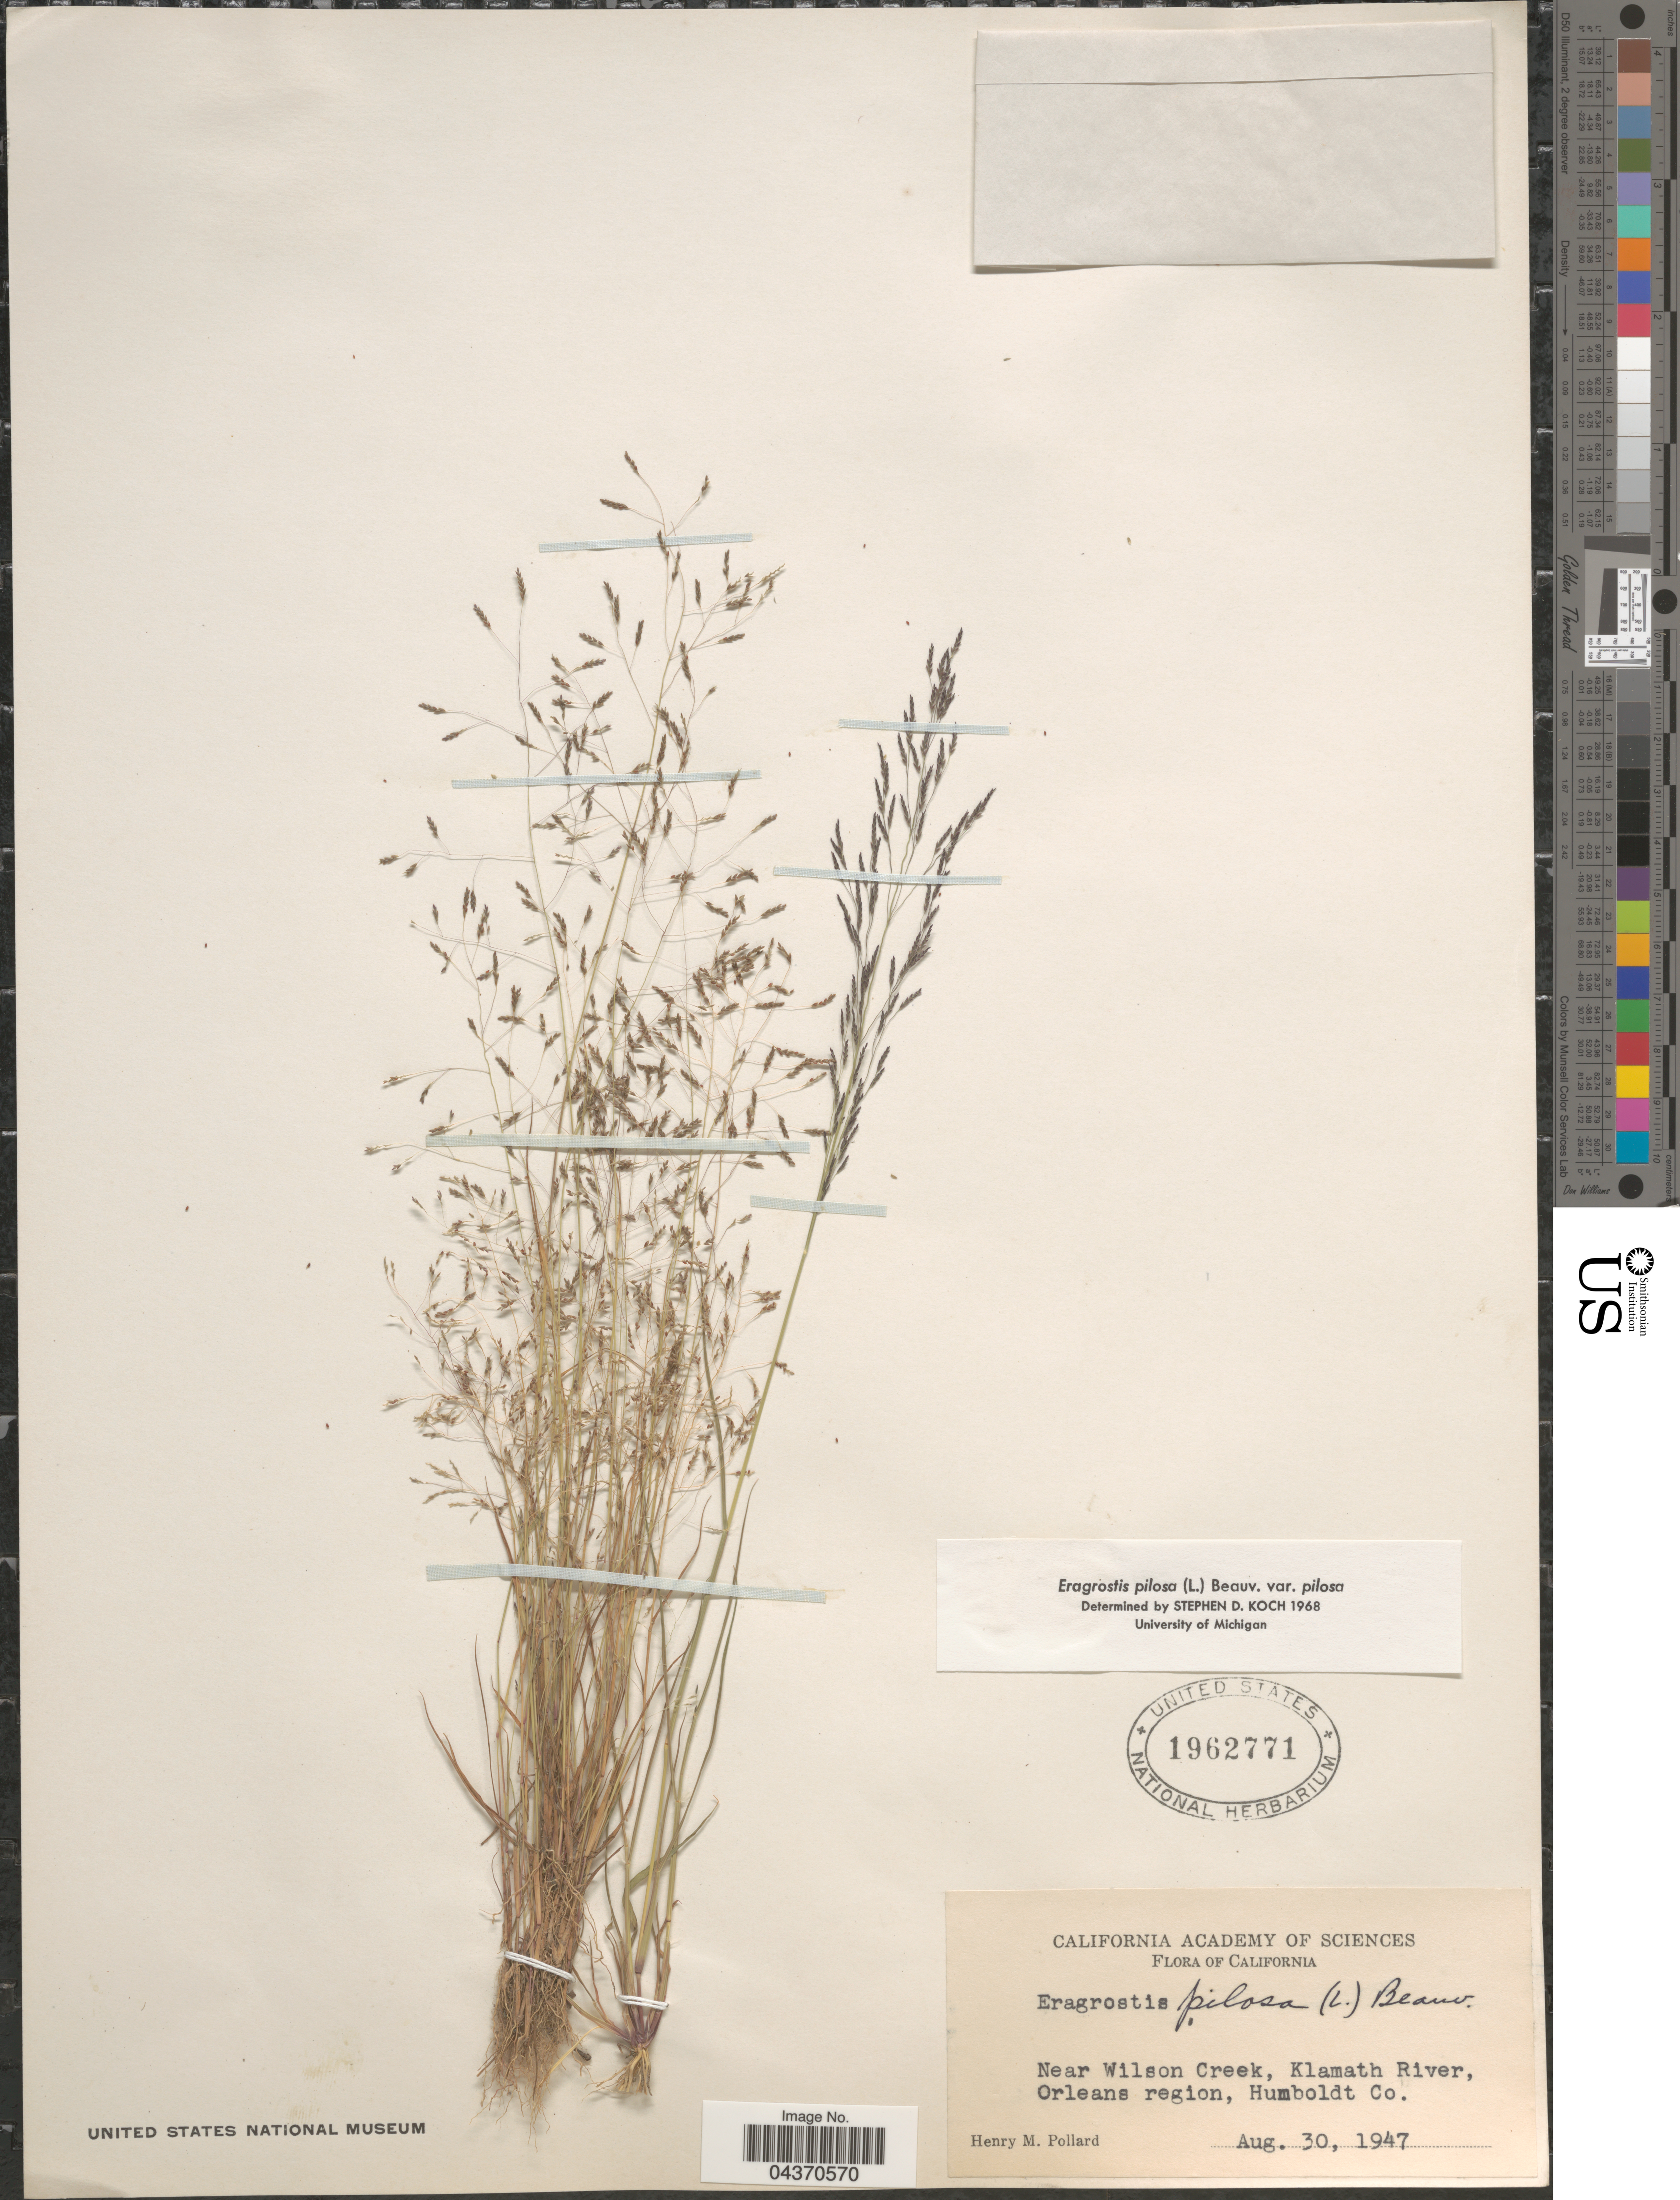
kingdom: Plantae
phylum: Tracheophyta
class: Liliopsida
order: Poales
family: Poaceae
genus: Eragrostis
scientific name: Eragrostis pilosa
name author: (L.) P. Beauv.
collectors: H. M. Pollard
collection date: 1947-08-30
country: United States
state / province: California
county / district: Humboldt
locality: Near Wilson Creek, Klamath River, Orleans region, Humboldt Co.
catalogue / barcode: US 1962771